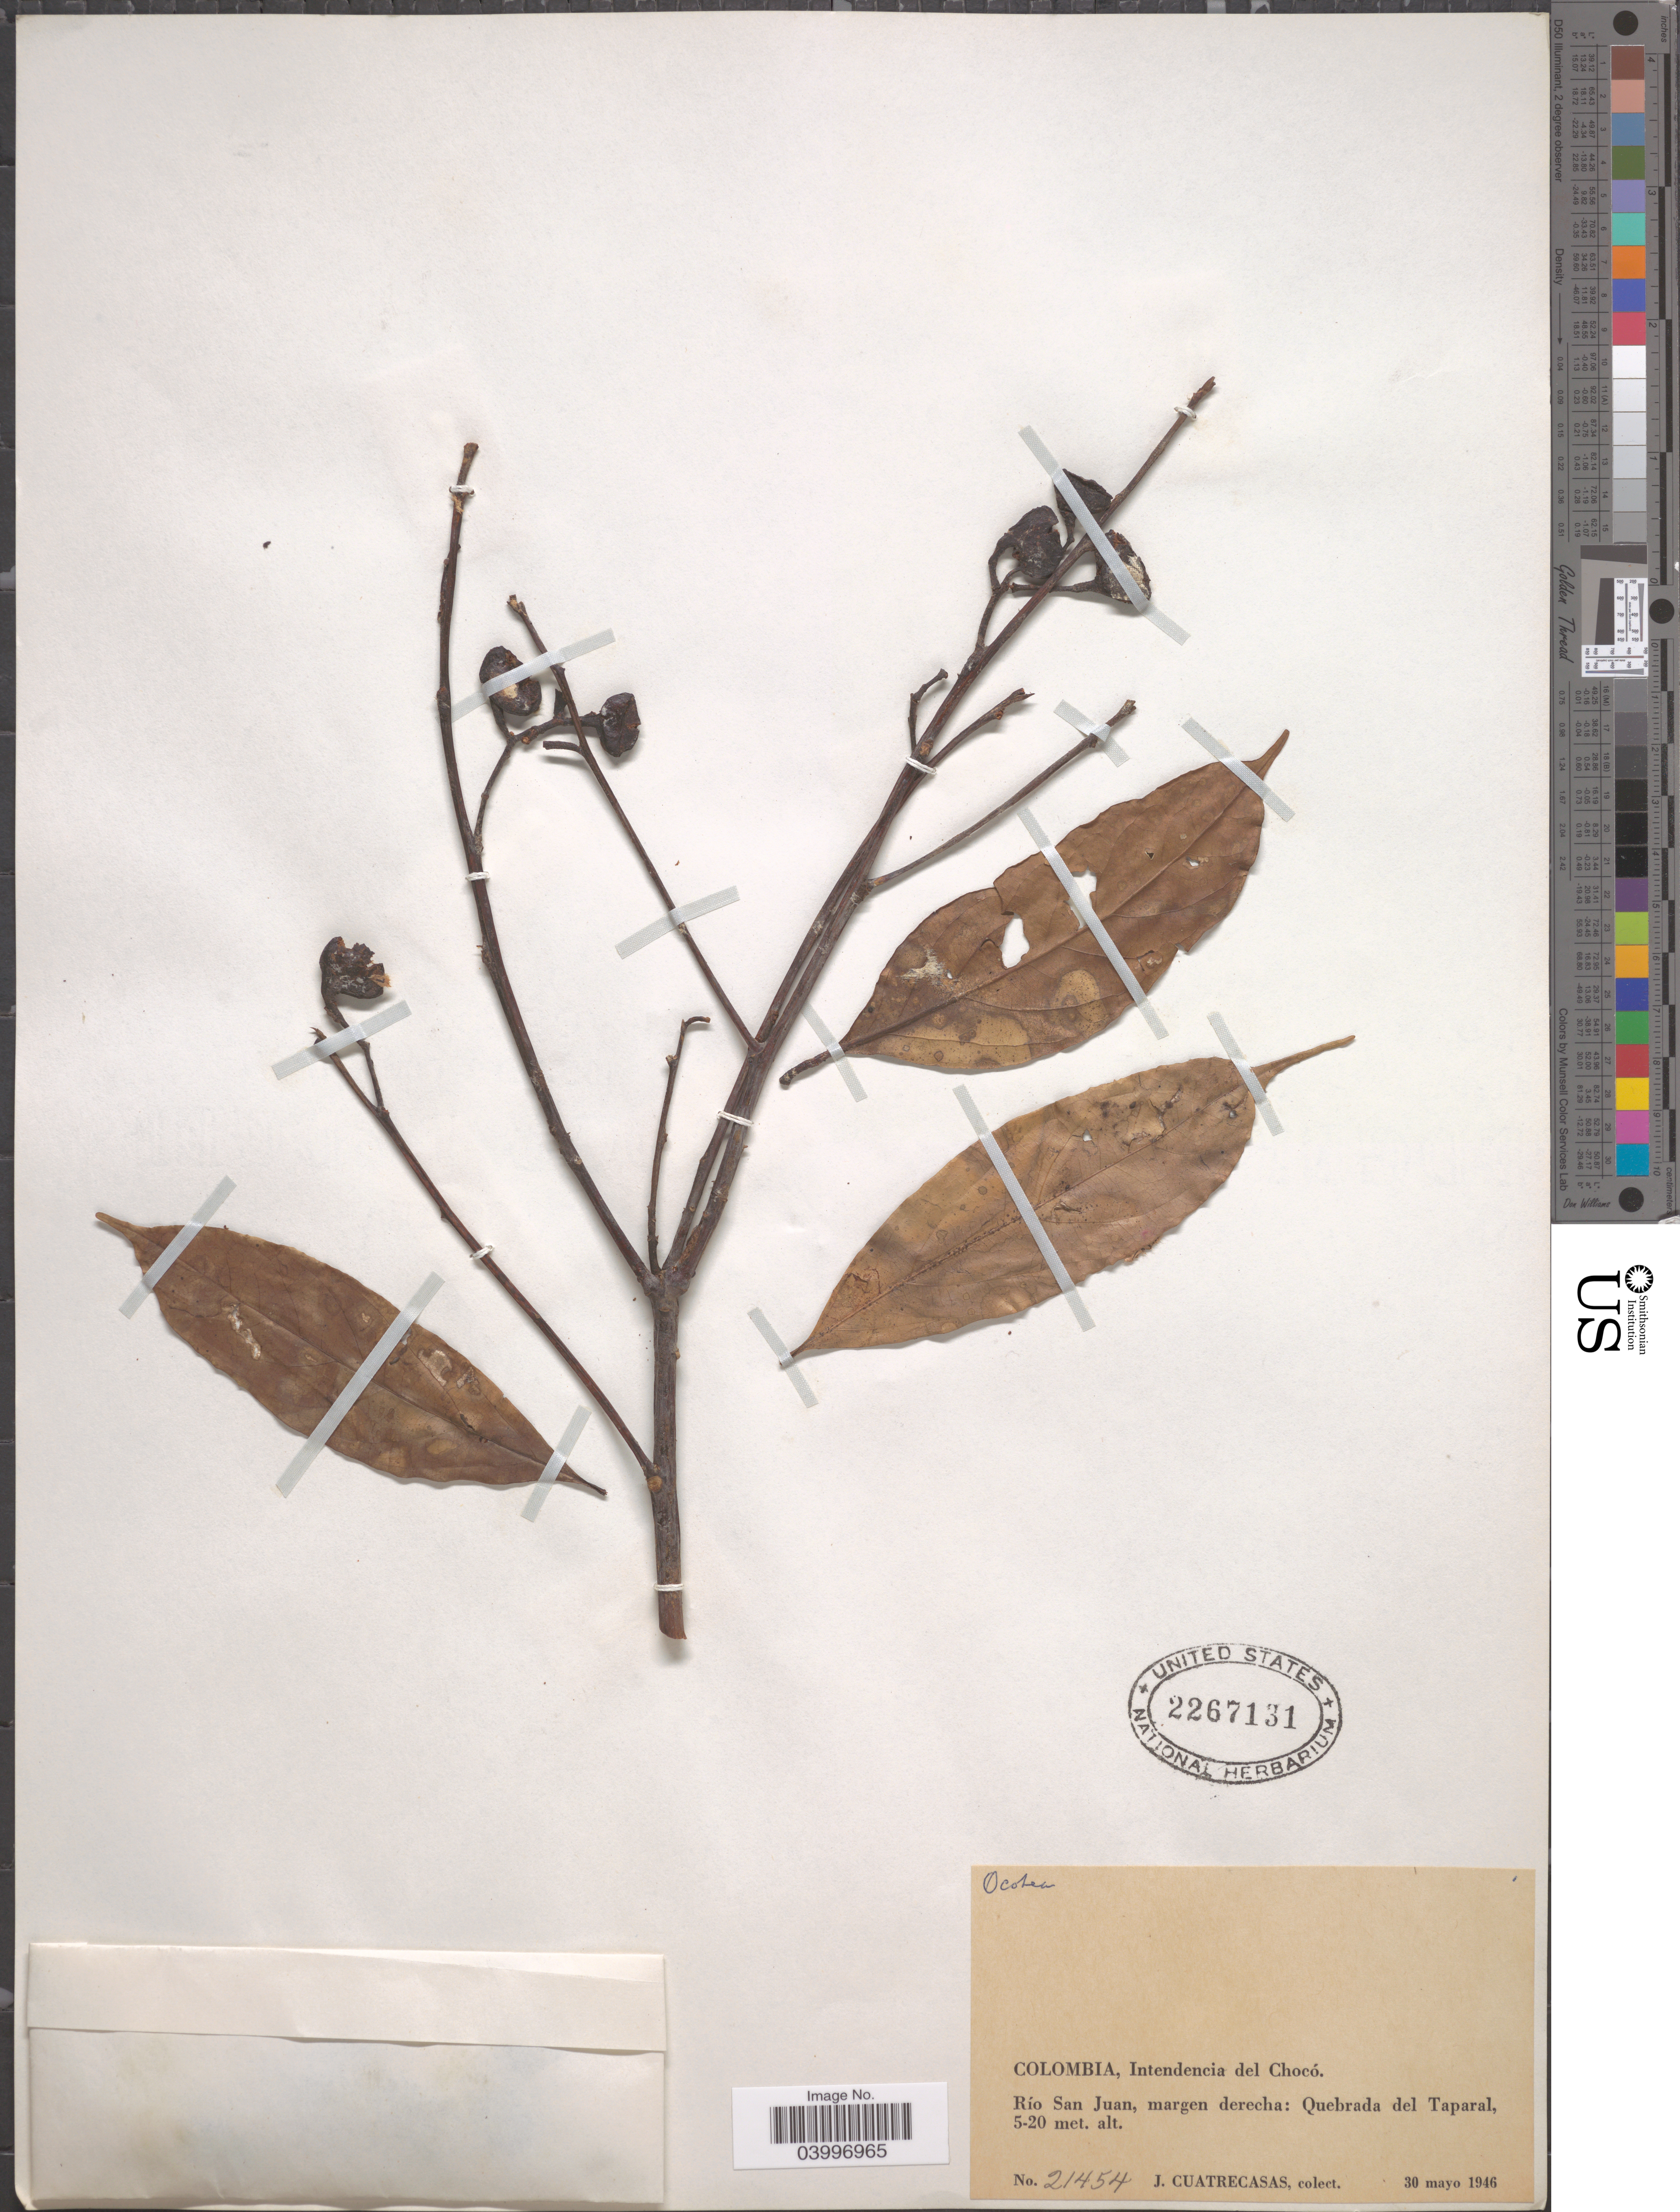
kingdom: Plantae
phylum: Tracheophyta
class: Magnoliopsida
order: Laurales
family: Lauraceae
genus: Ocotea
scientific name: Ocotea sp.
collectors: J. Cuatrecasas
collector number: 21454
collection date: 1946-05-30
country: Colombia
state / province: Chocó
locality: Intendencia del Chocó. Río San Juan, margen derecha: Quebrada del Taparal.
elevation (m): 5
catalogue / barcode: US 2267131